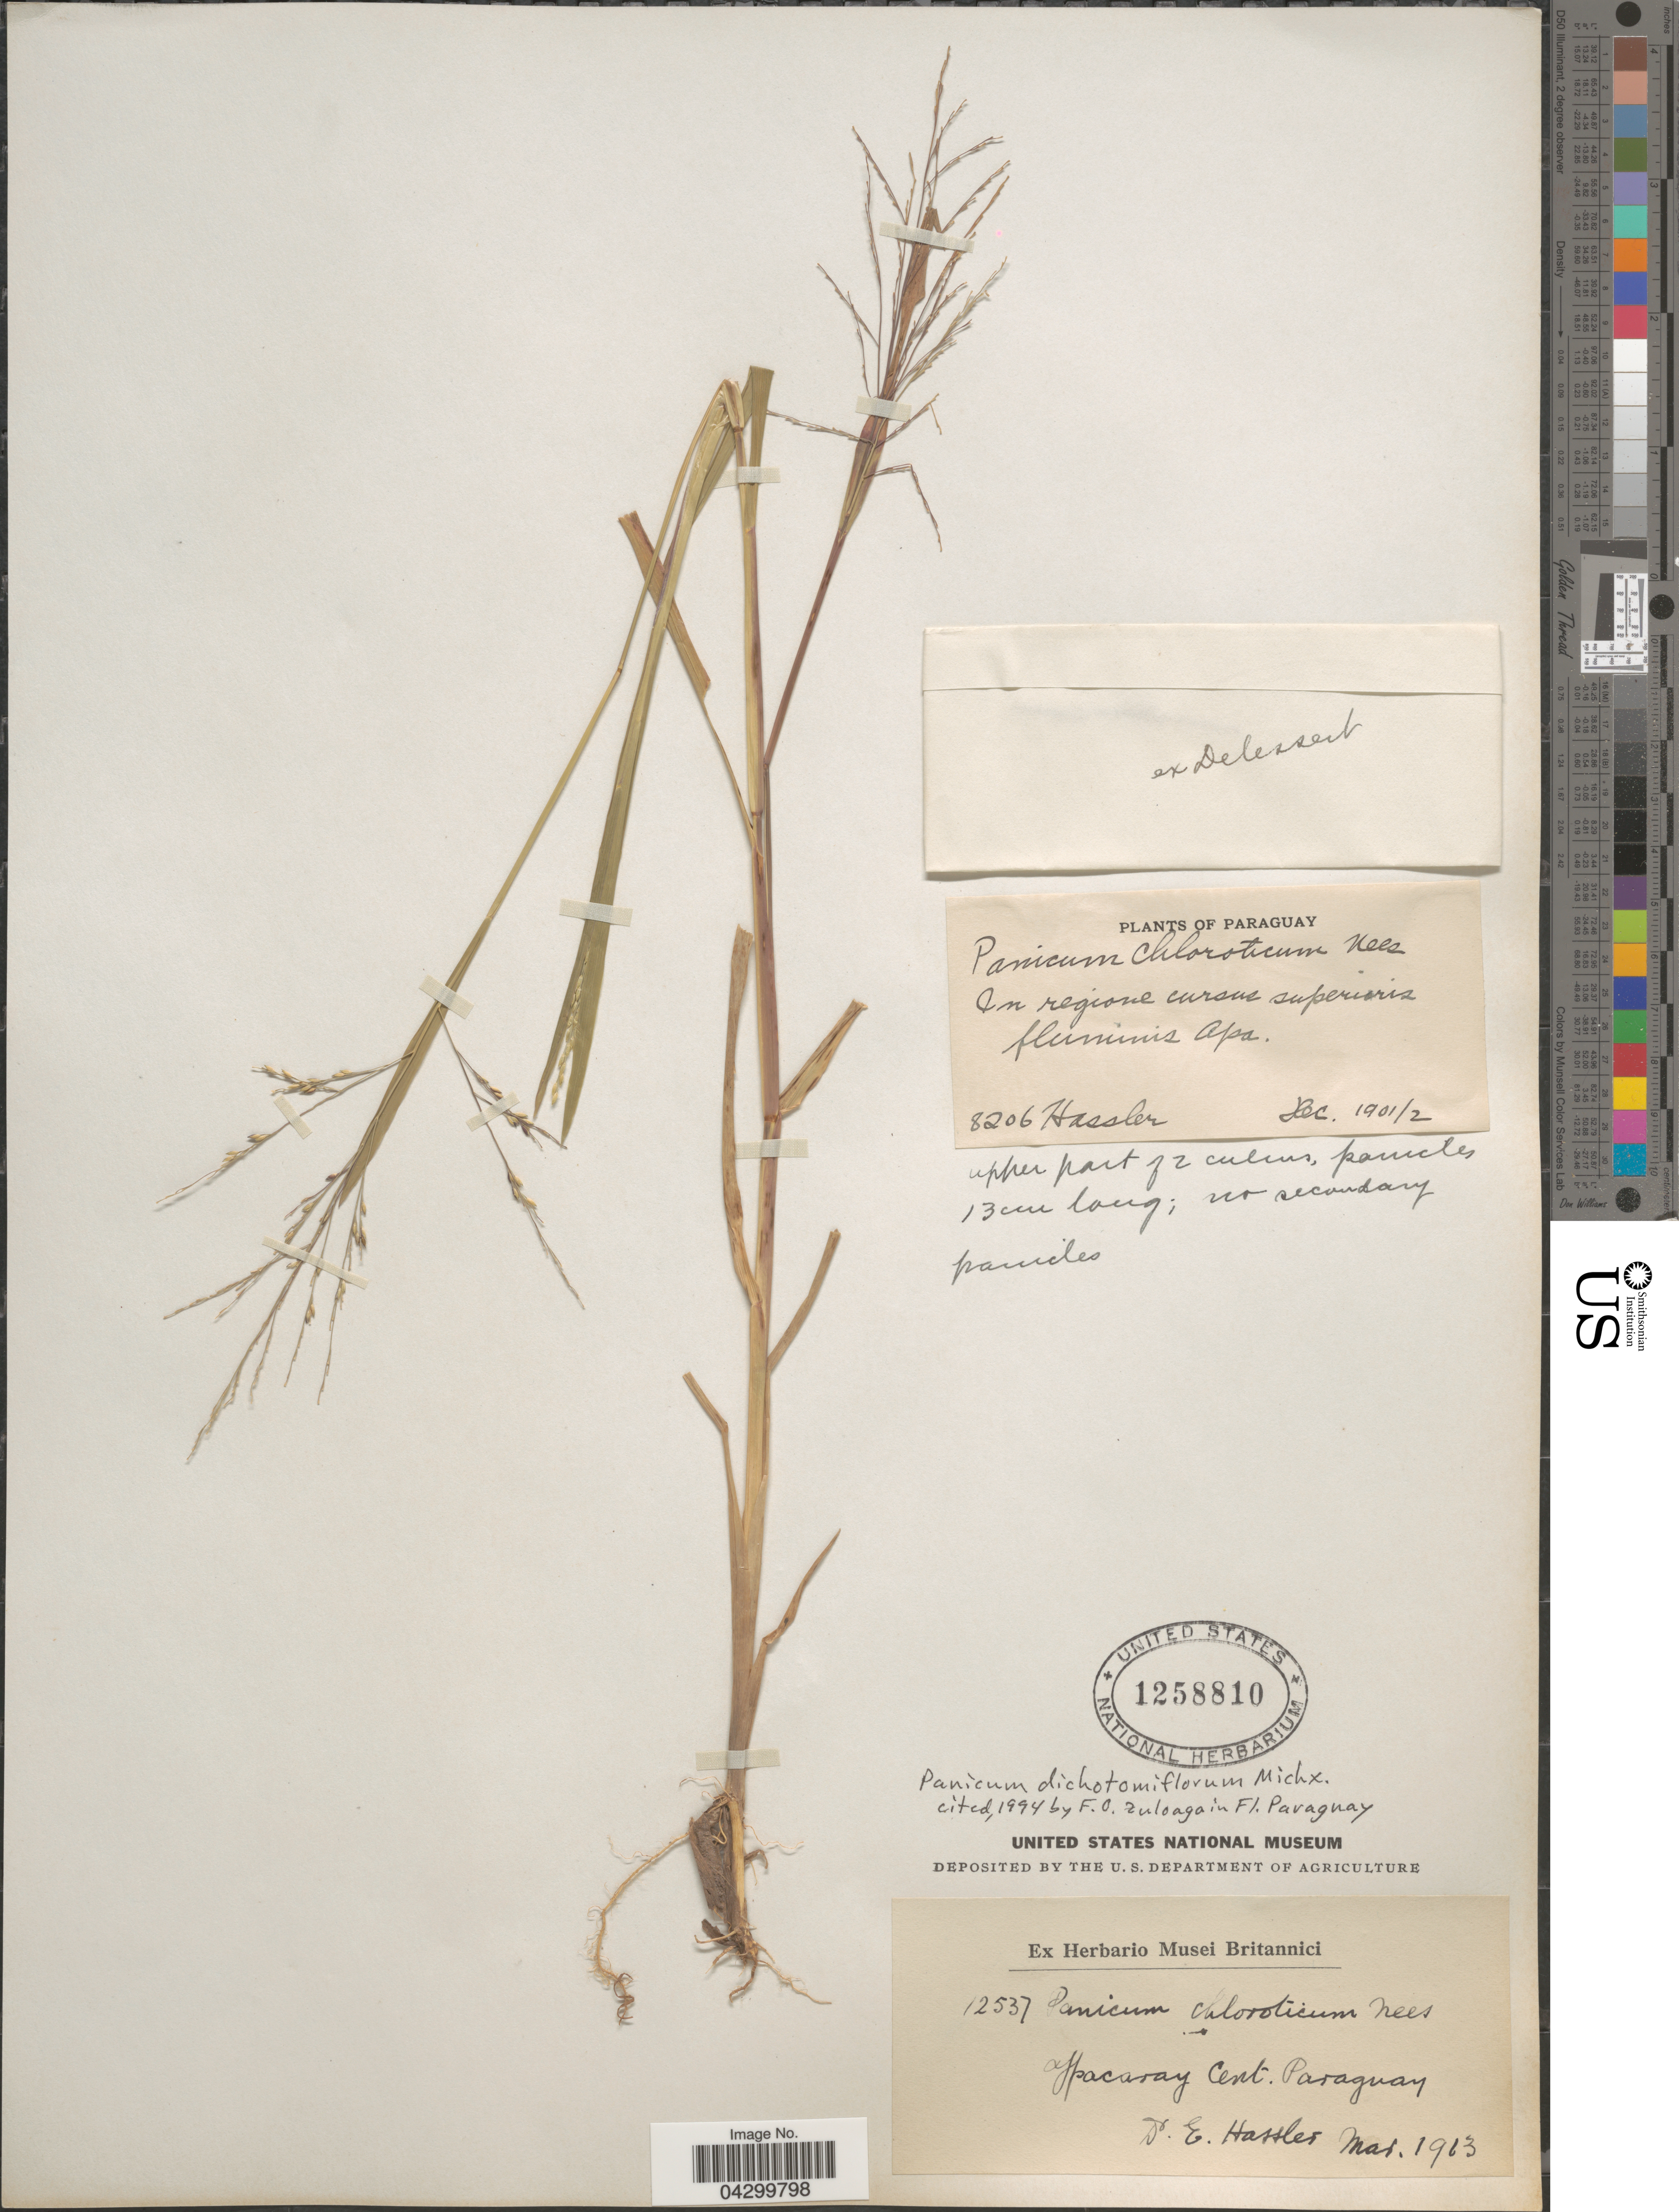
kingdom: Plantae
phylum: Tracheophyta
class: Liliopsida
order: Poales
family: Poaceae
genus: Panicum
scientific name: Panicum dichotomiflorum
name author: Michx.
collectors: E. Hassler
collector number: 12537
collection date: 1913-03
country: Paraguay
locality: Ypacaray Cent. Paraguay.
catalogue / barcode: US 1258810